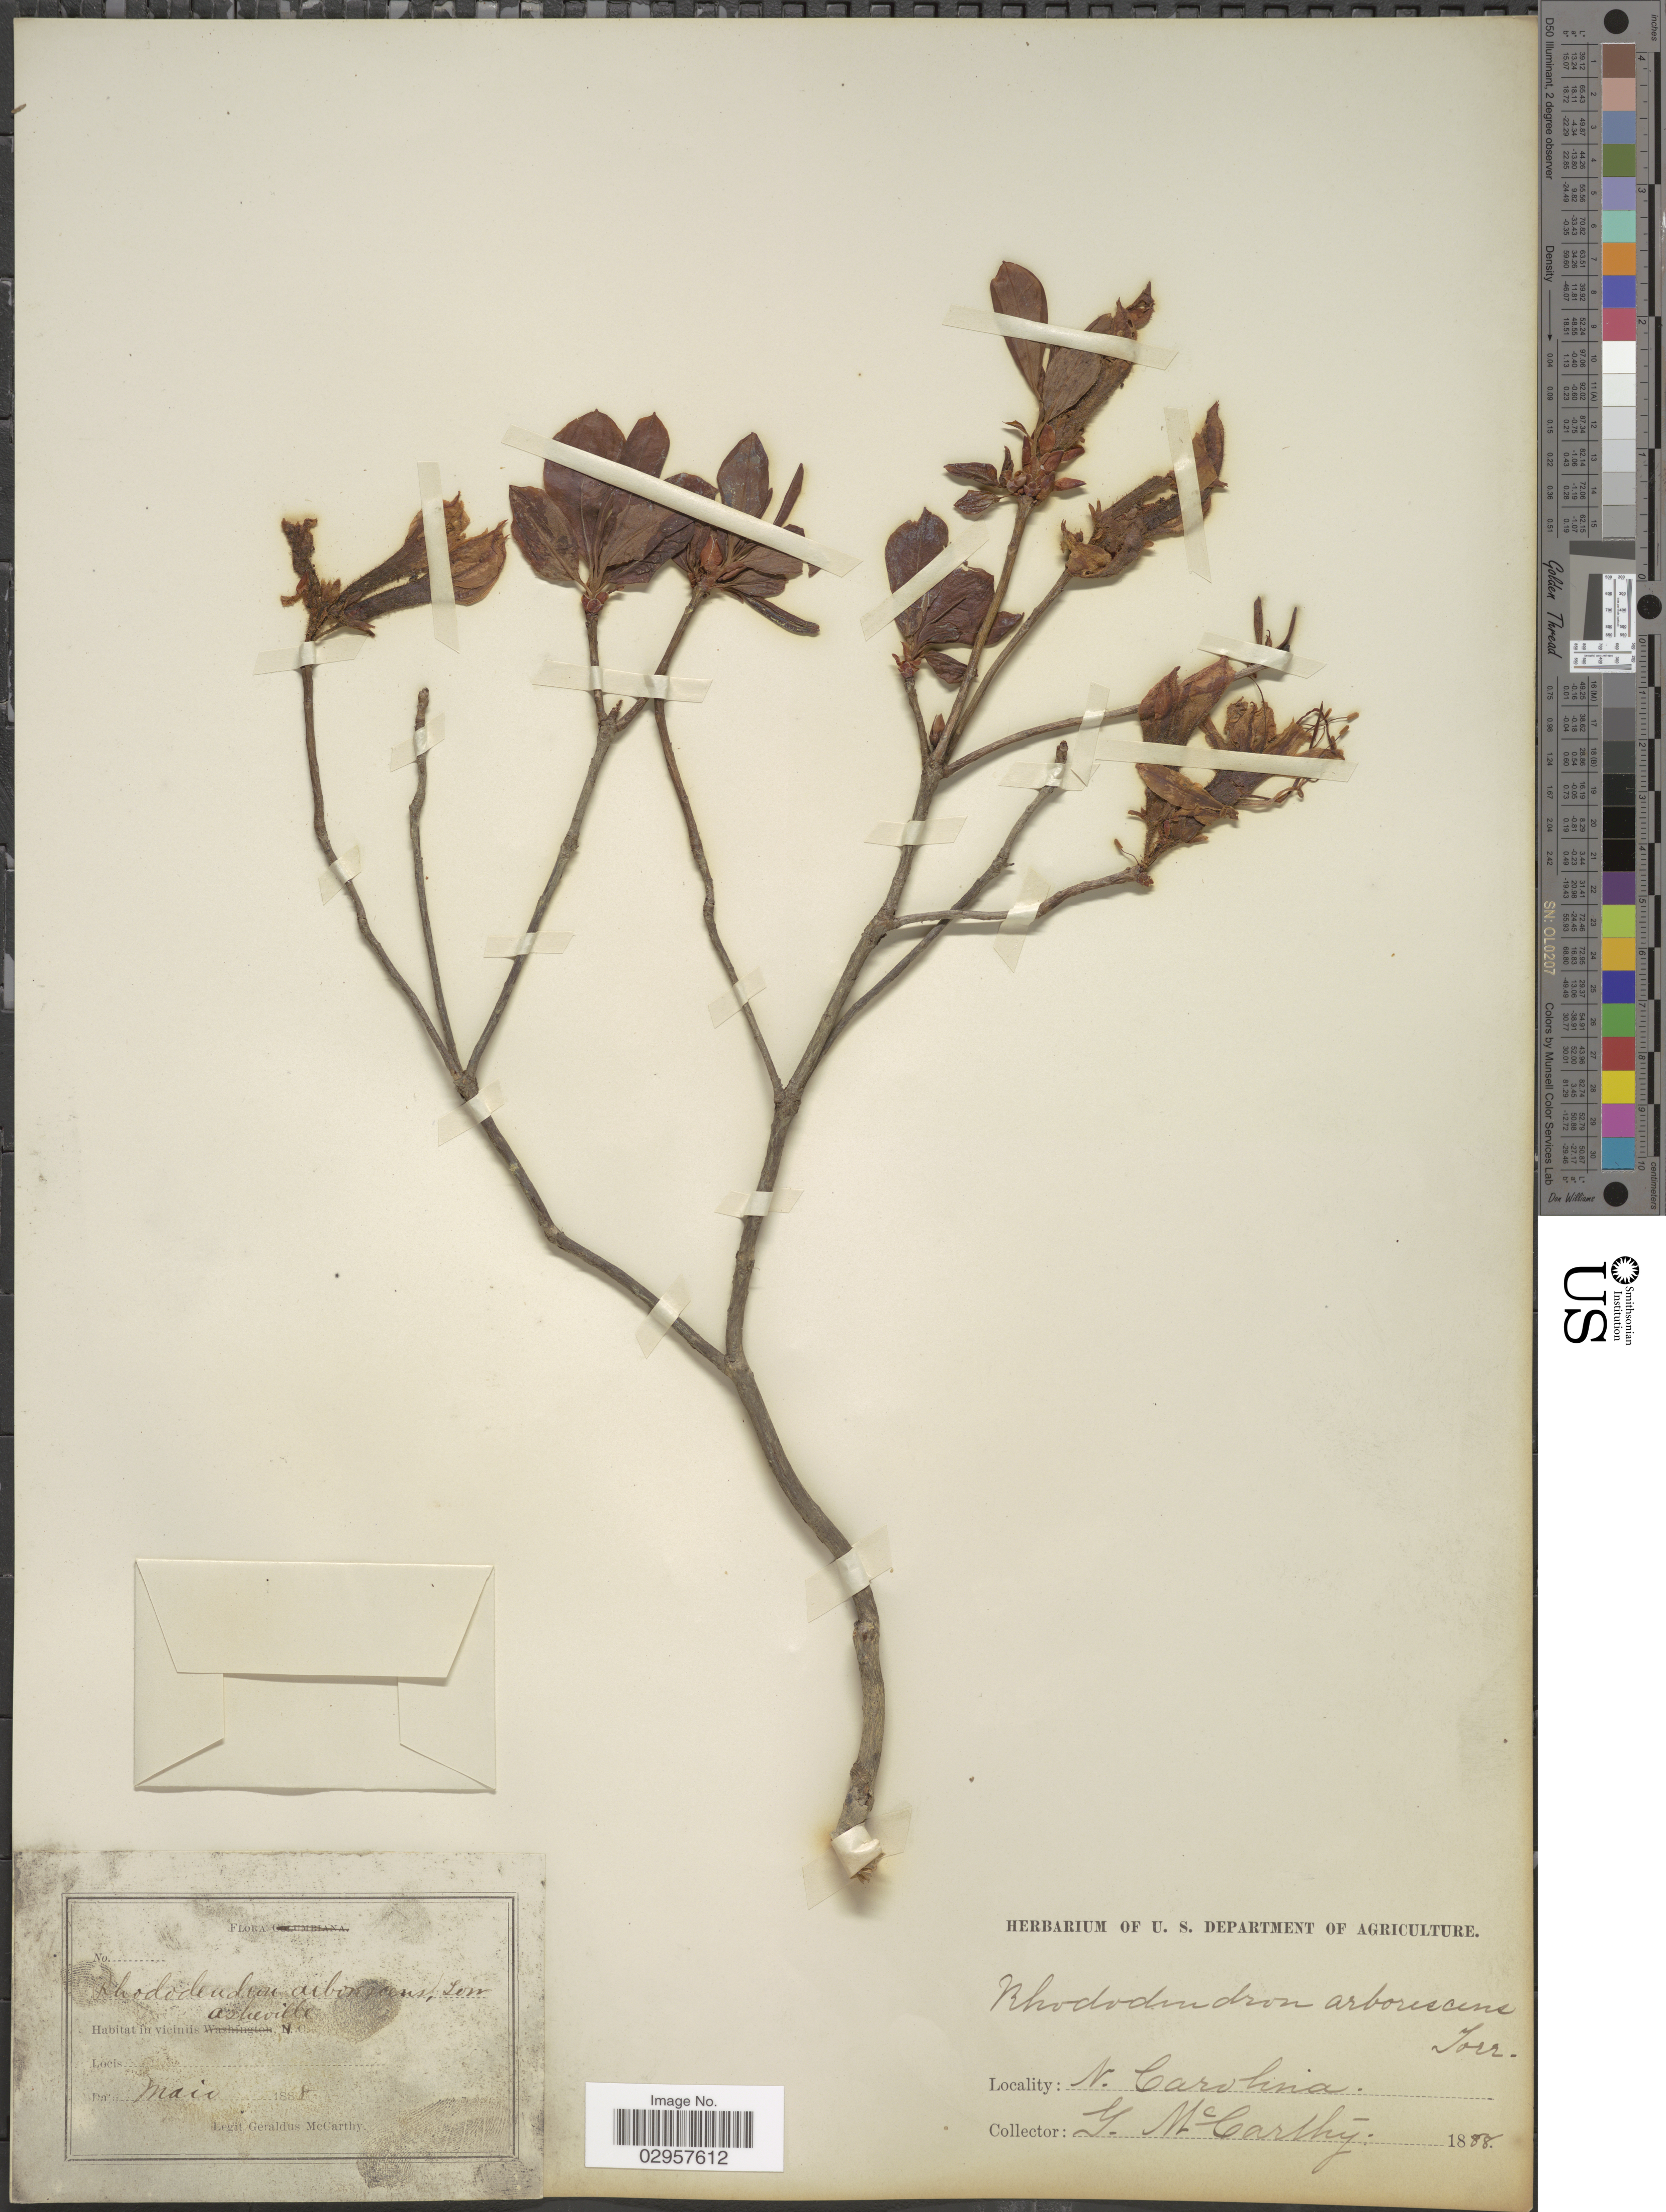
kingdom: Plantae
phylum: Tracheophyta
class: Magnoliopsida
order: Ericales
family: Ericaceae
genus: Rhododendron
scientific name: Rhododendron arborescens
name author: (Pursh) Torr.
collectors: M. McCarthy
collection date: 1888-05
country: United States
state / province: North Carolina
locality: In viciniis Asheville.